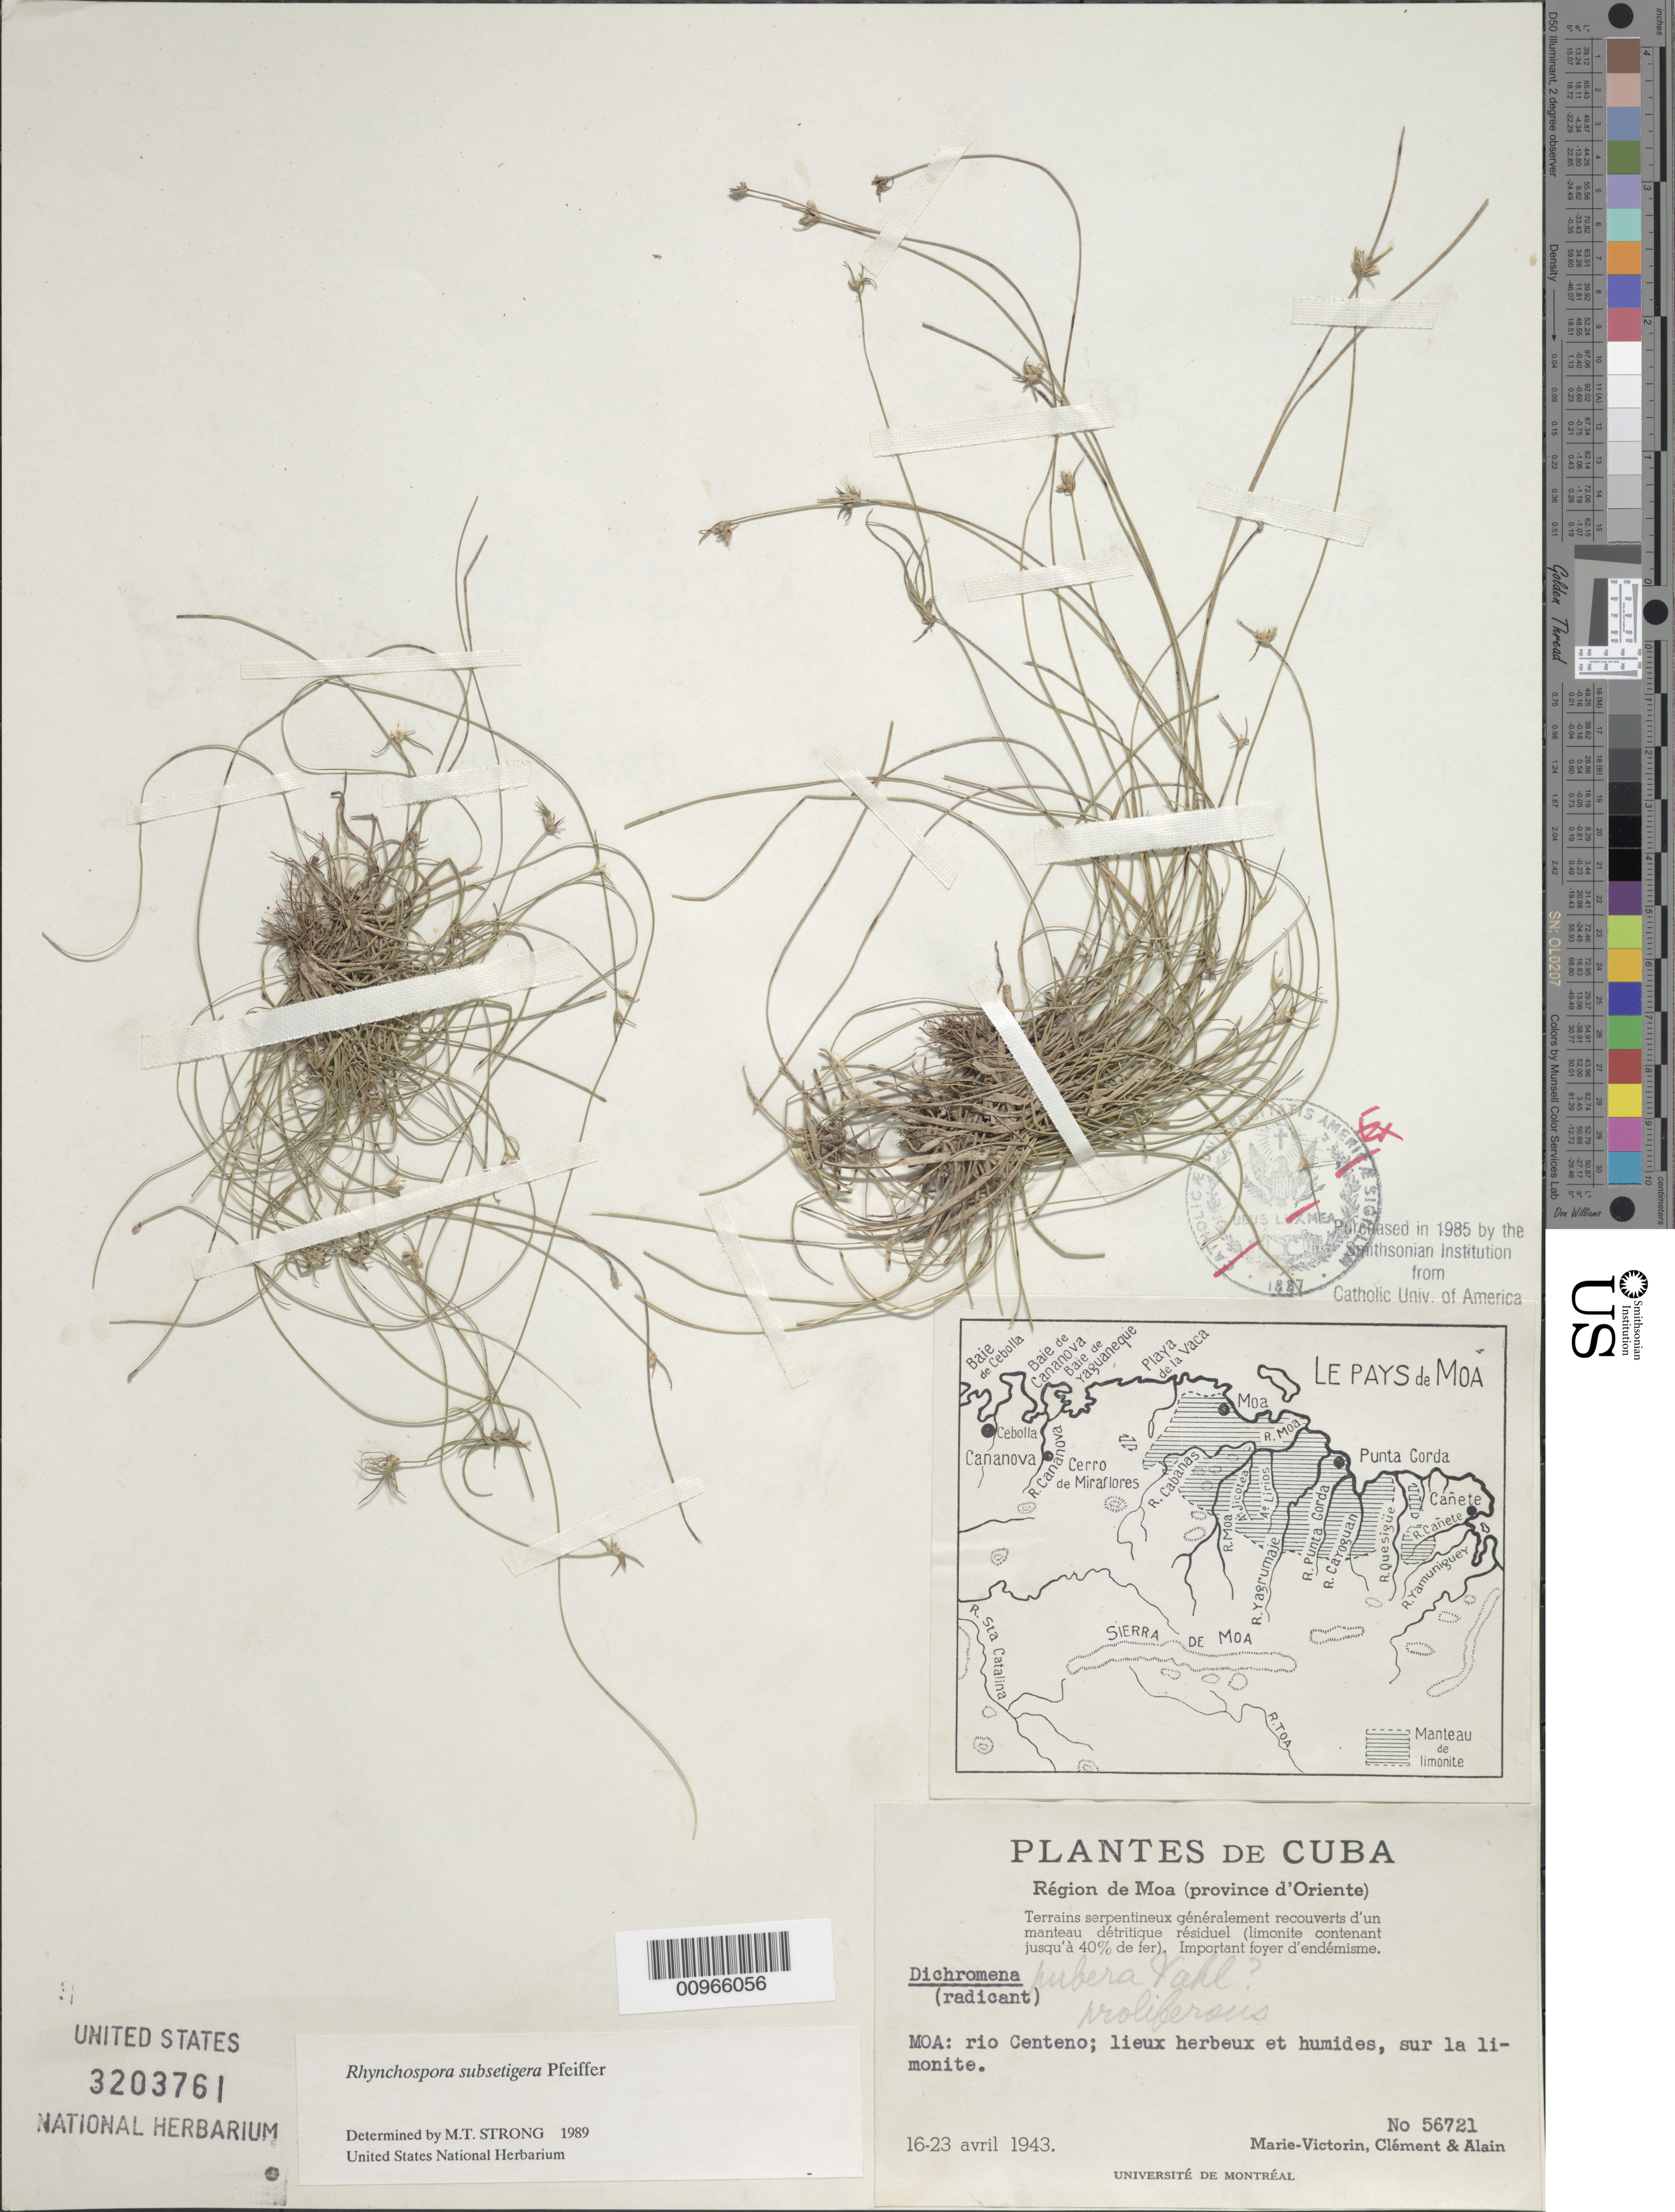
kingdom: Plantae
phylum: Tracheophyta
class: Liliopsida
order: Poales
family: Cyperaceae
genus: Rhynchospora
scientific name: Rhynchospora subsetigera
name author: H. Pfeiff.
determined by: Strong, M. T., (US), Smithsonian Institution - National Museum of Natural History (UNITED STATES)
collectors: F. Victorin, -- Clemente & A. H. Liogier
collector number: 56721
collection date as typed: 16 Apr 1943 to 23 Apr 1943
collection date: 1943-04-16/1943-04-23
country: Cuba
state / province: Holguín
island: Cuba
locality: Région de Moa, Rio Centeno, sur la limonite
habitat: Lieux herbeux et humides, terrains serpentineux généralement recouverts d'un manteau détritique résiduel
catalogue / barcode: US 3203761